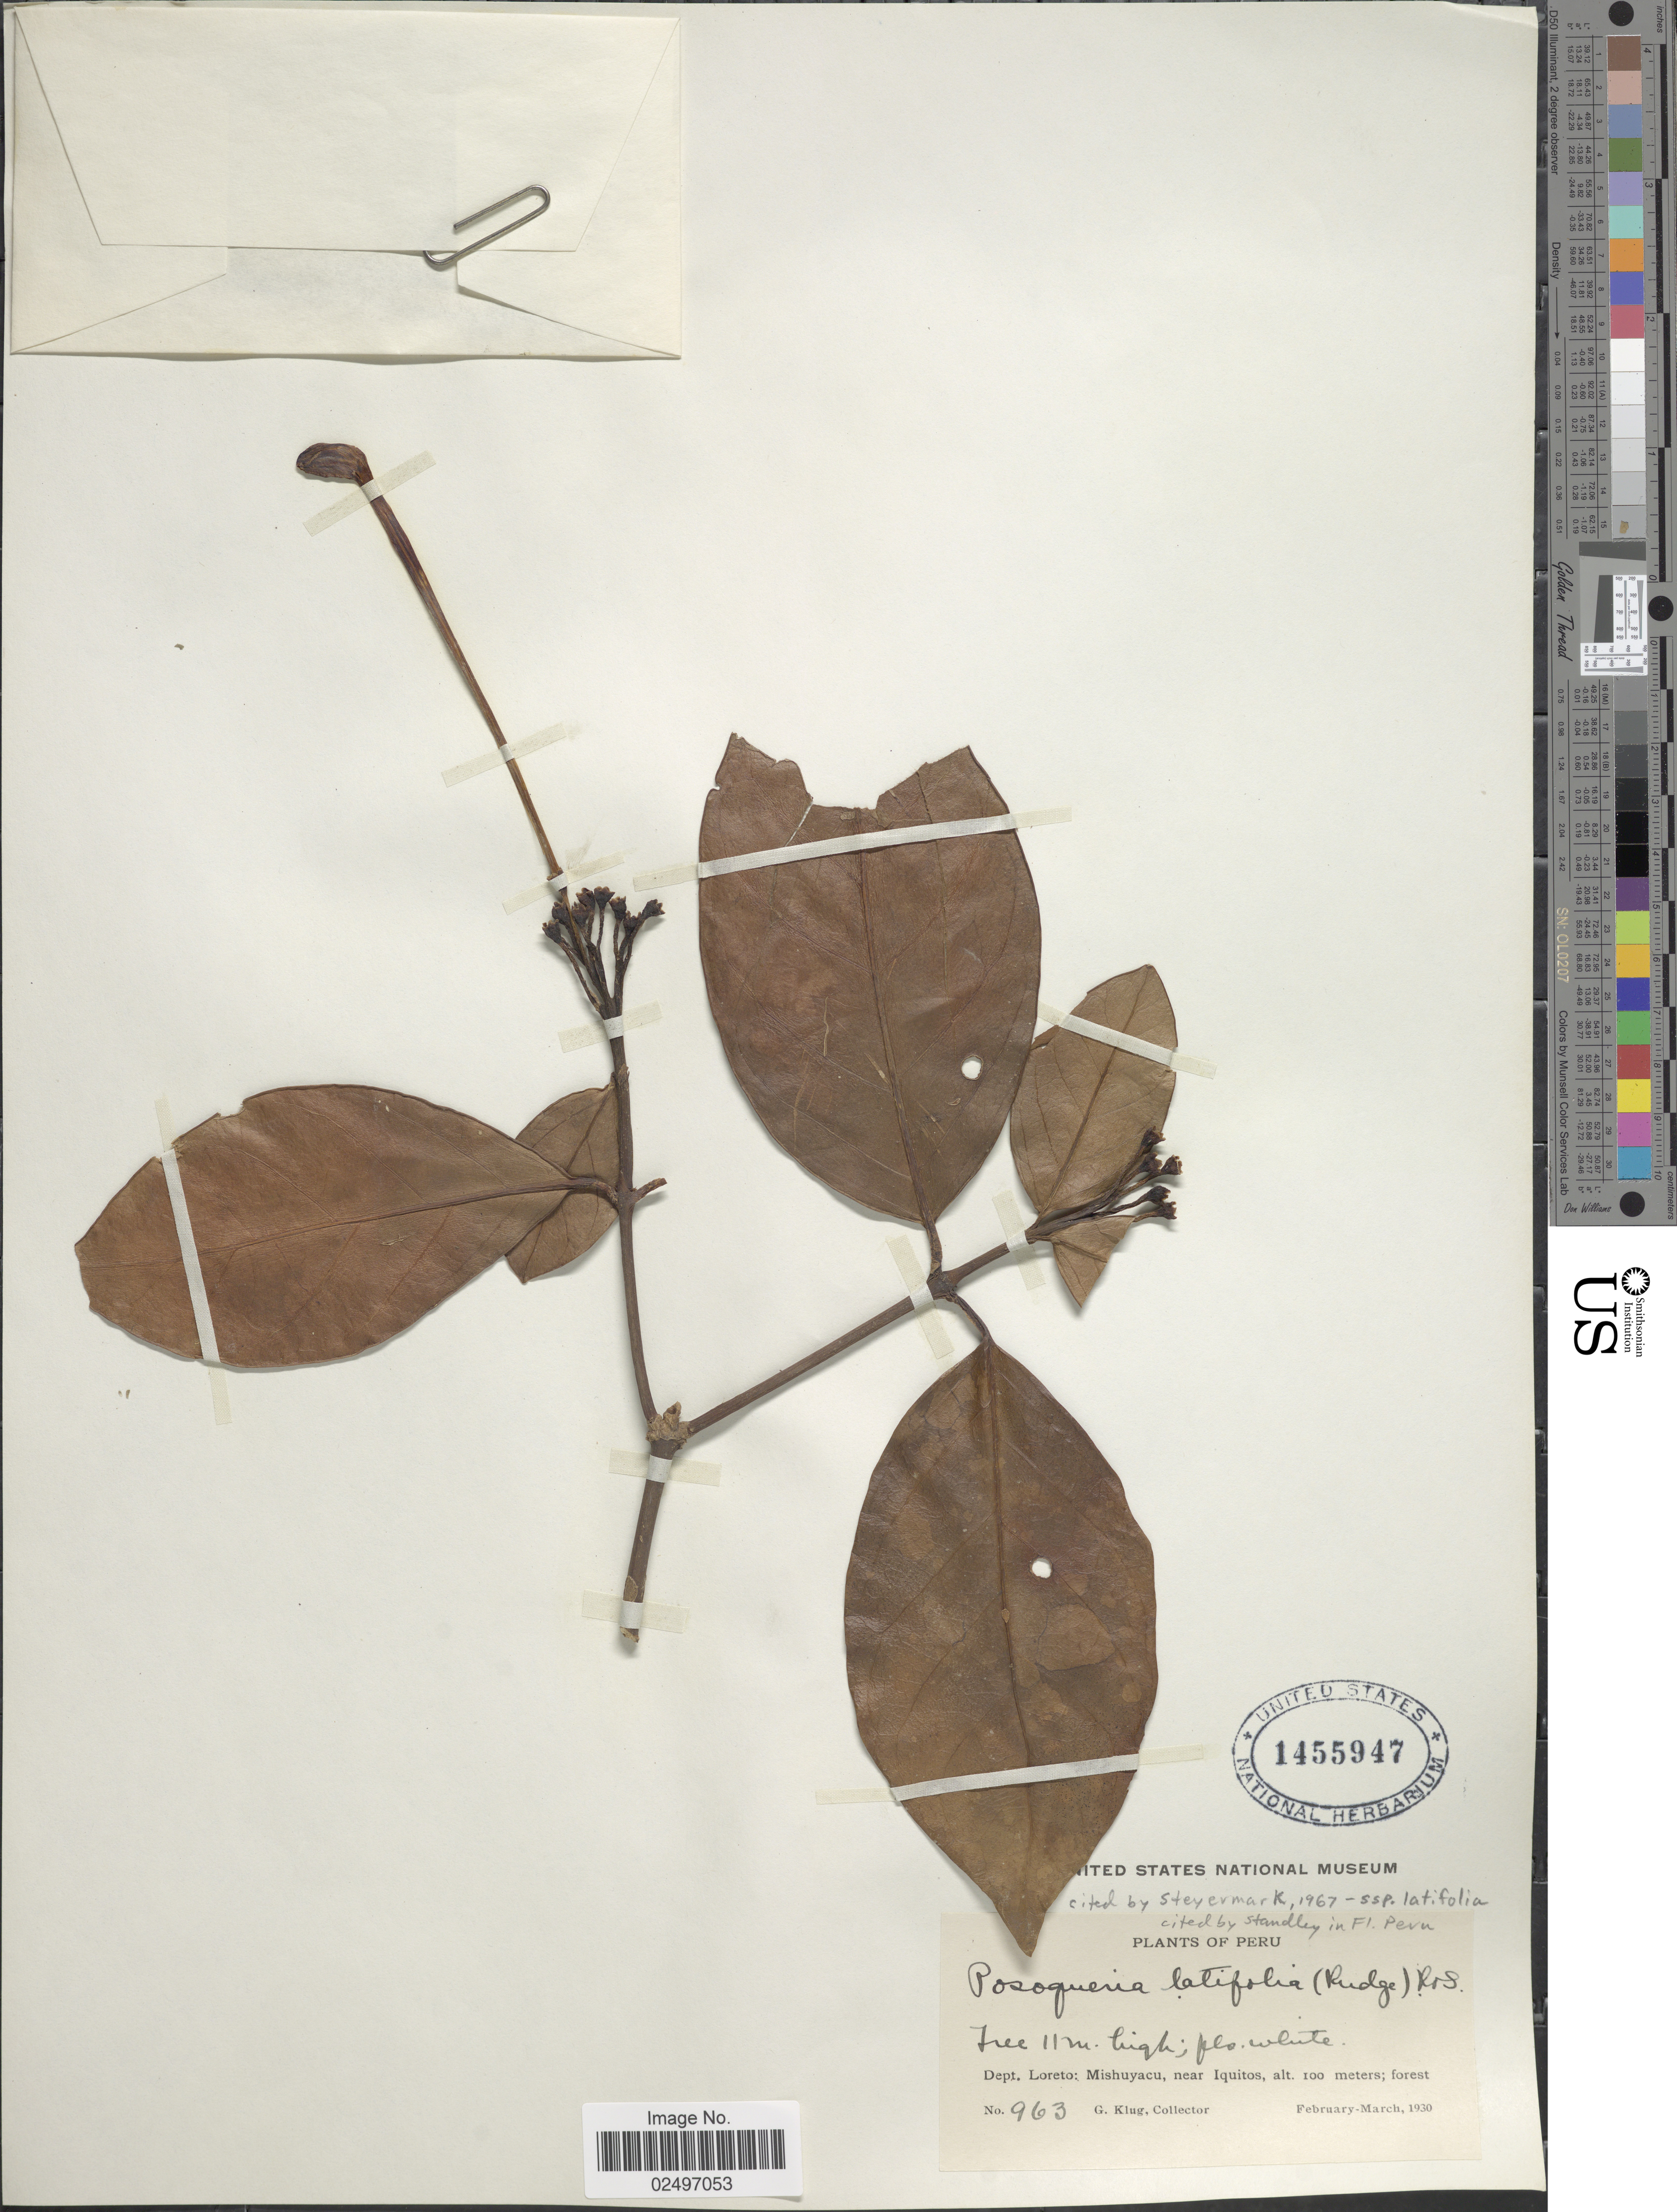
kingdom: Plantae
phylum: Tracheophyta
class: Magnoliopsida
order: Gentianales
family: Rubiaceae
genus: Posoqueria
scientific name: Posoqueria latifolia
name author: (Rudge) Roem. & Schult.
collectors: G. Klug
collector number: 963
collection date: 1930-02/1930-03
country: Peru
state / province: Loreto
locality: Dept. Loreto: Mishuyacu, near Iquitos; forest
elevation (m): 100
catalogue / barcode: US 1455947